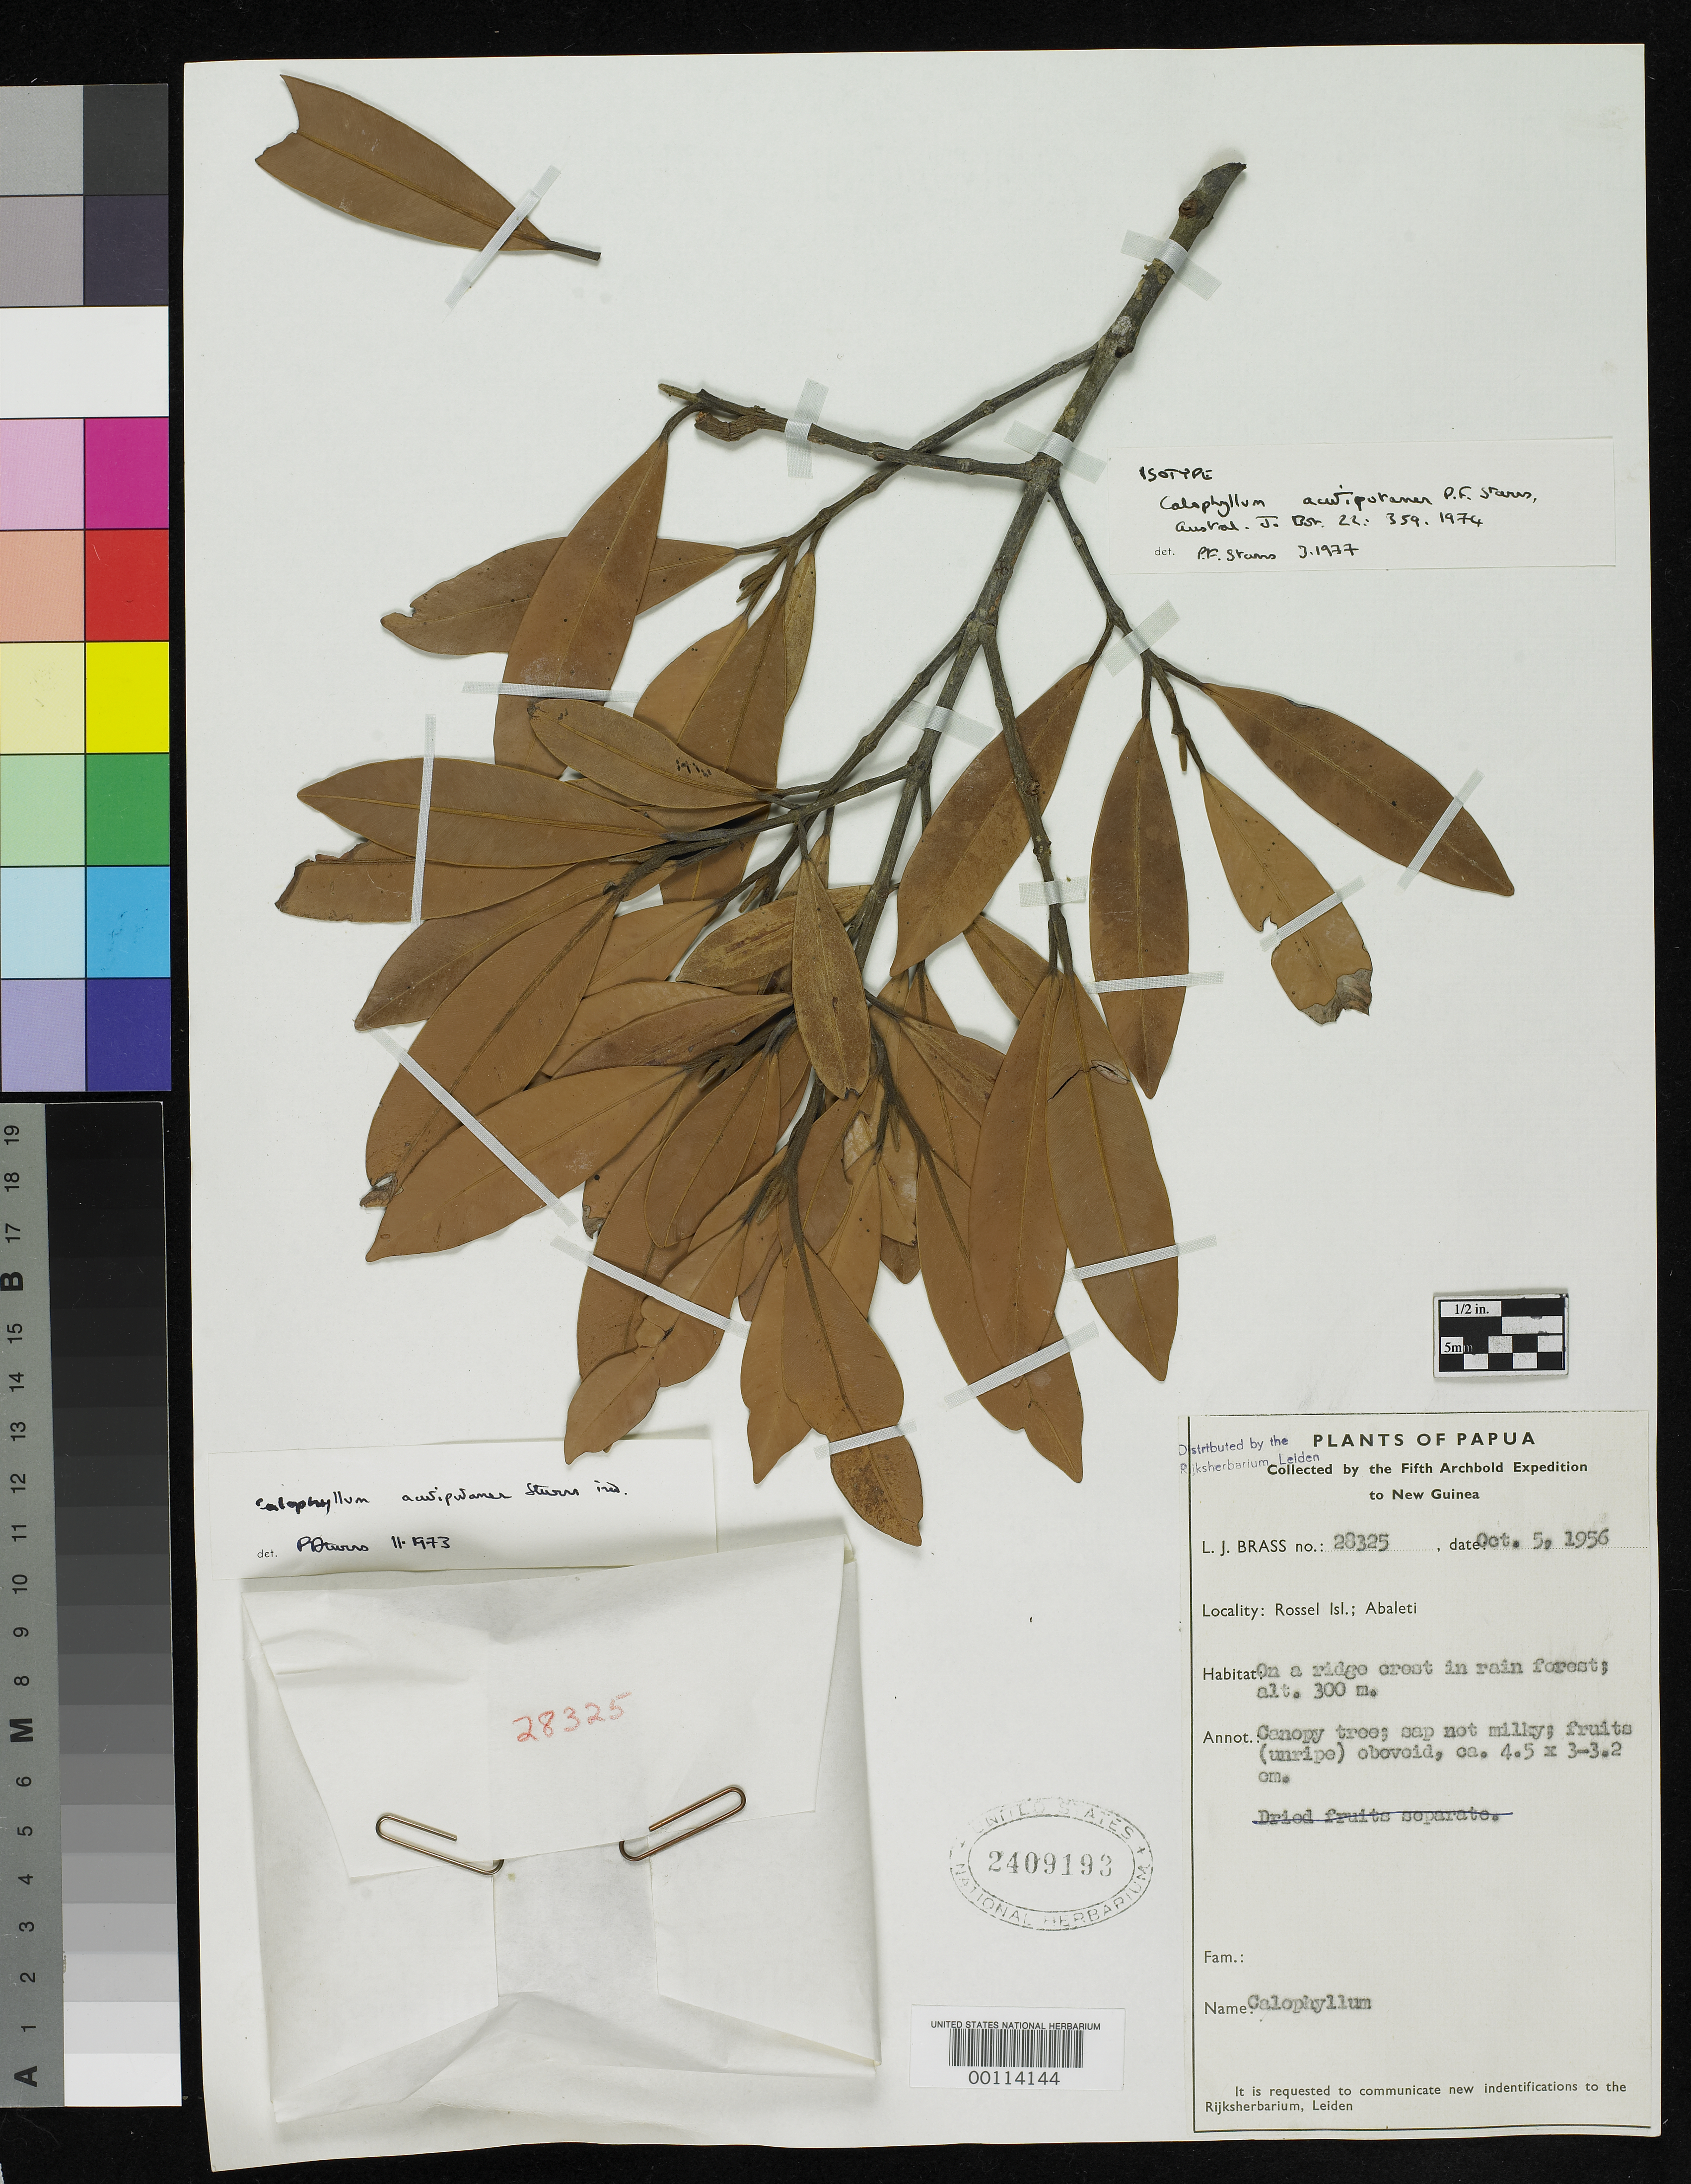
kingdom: Plantae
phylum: Tracheophyta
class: Magnoliopsida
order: Malpighiales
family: Calophyllaceae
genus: Calophyllum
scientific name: Calophyllum acutiputamen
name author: P.F. Stevens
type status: Isotype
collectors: L. J. Brass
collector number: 28325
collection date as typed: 05 Oct 1956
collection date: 1956-10-05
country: Papua New Guinea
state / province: Milne Bay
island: Rossel (Yela)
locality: Abaleti. [Louisade Arch.]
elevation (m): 300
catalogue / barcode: US 2409193